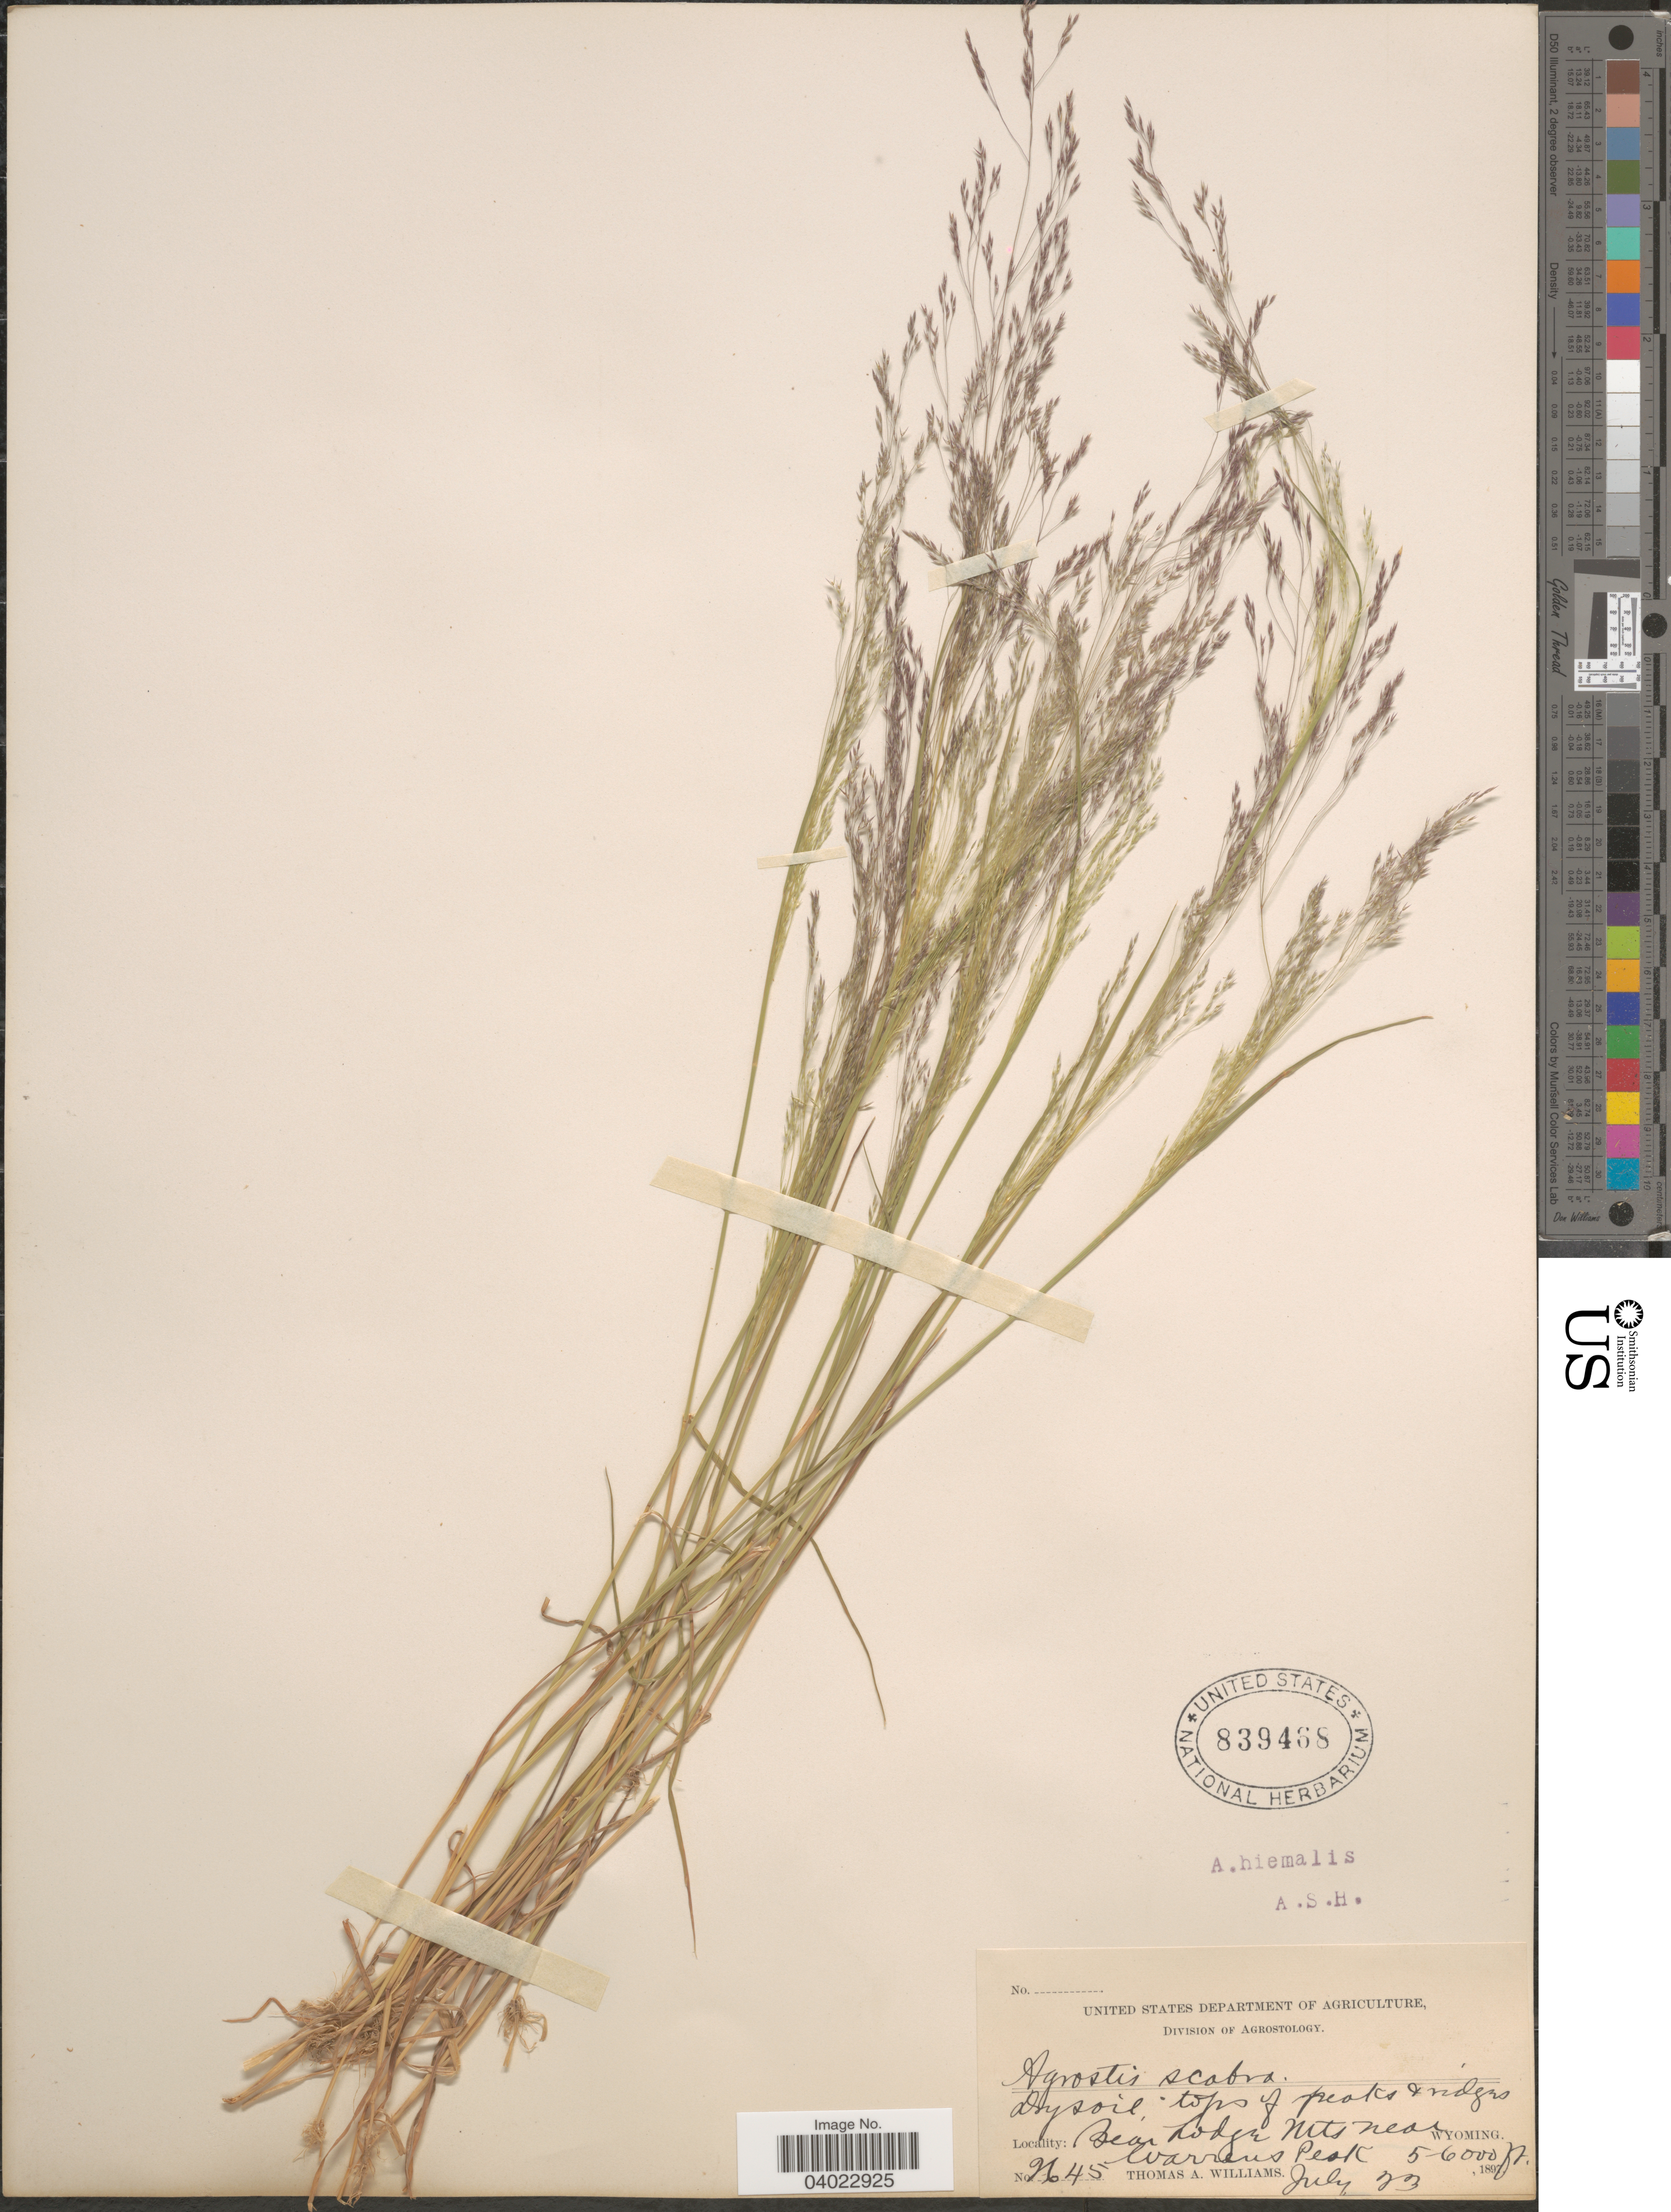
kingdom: Plantae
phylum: Tracheophyta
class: Liliopsida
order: Poales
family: Poaceae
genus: Agrostis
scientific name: Agrostis scabra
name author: Willd.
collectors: T. A. Williams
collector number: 2645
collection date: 1897-07-23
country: United States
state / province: Wyoming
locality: Bear Lodge Mts near Warrens Peak.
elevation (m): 1524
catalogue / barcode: US 839468